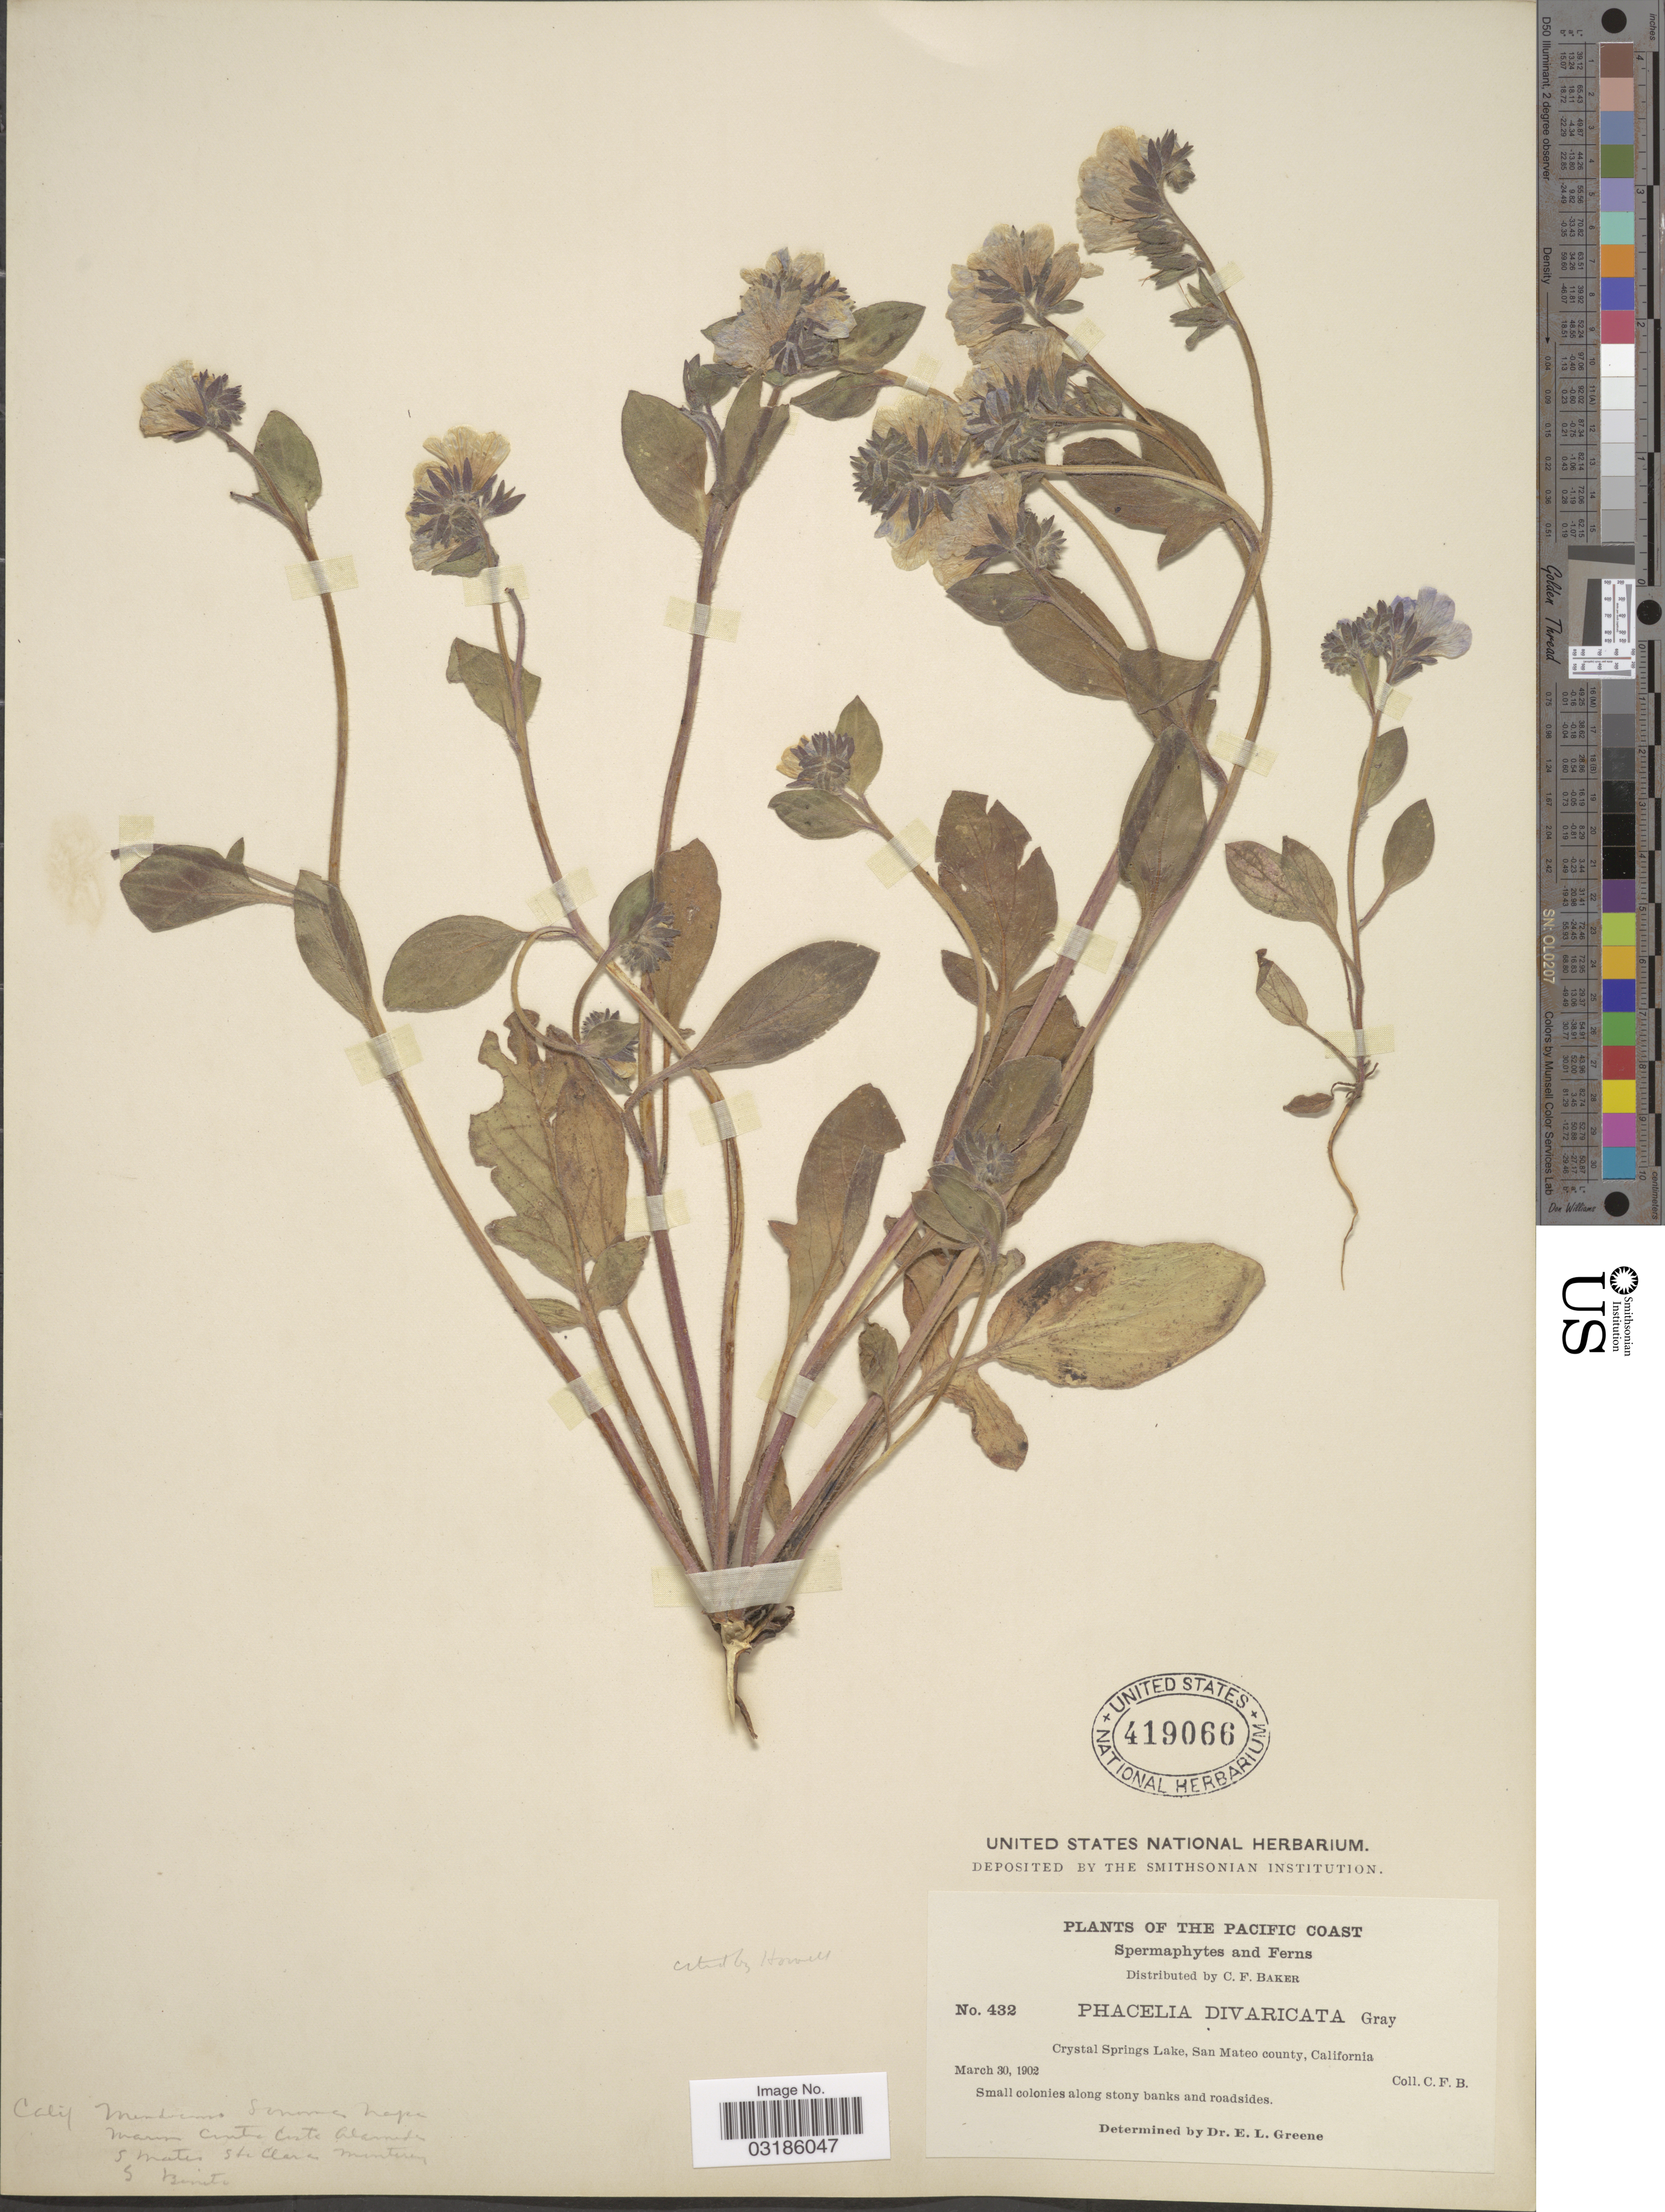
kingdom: Plantae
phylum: Tracheophyta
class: Magnoliopsida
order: Boraginales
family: Hydrophyllaceae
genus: Phacelia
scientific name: Phacelia divaricata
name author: (Benth.) A. Gray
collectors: C. F. Baker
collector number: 432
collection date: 1902-03-30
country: United States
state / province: California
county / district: San Mateo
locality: Pacific Coast. Crystal Springs Lake, San Mateo county.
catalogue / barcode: US 419066